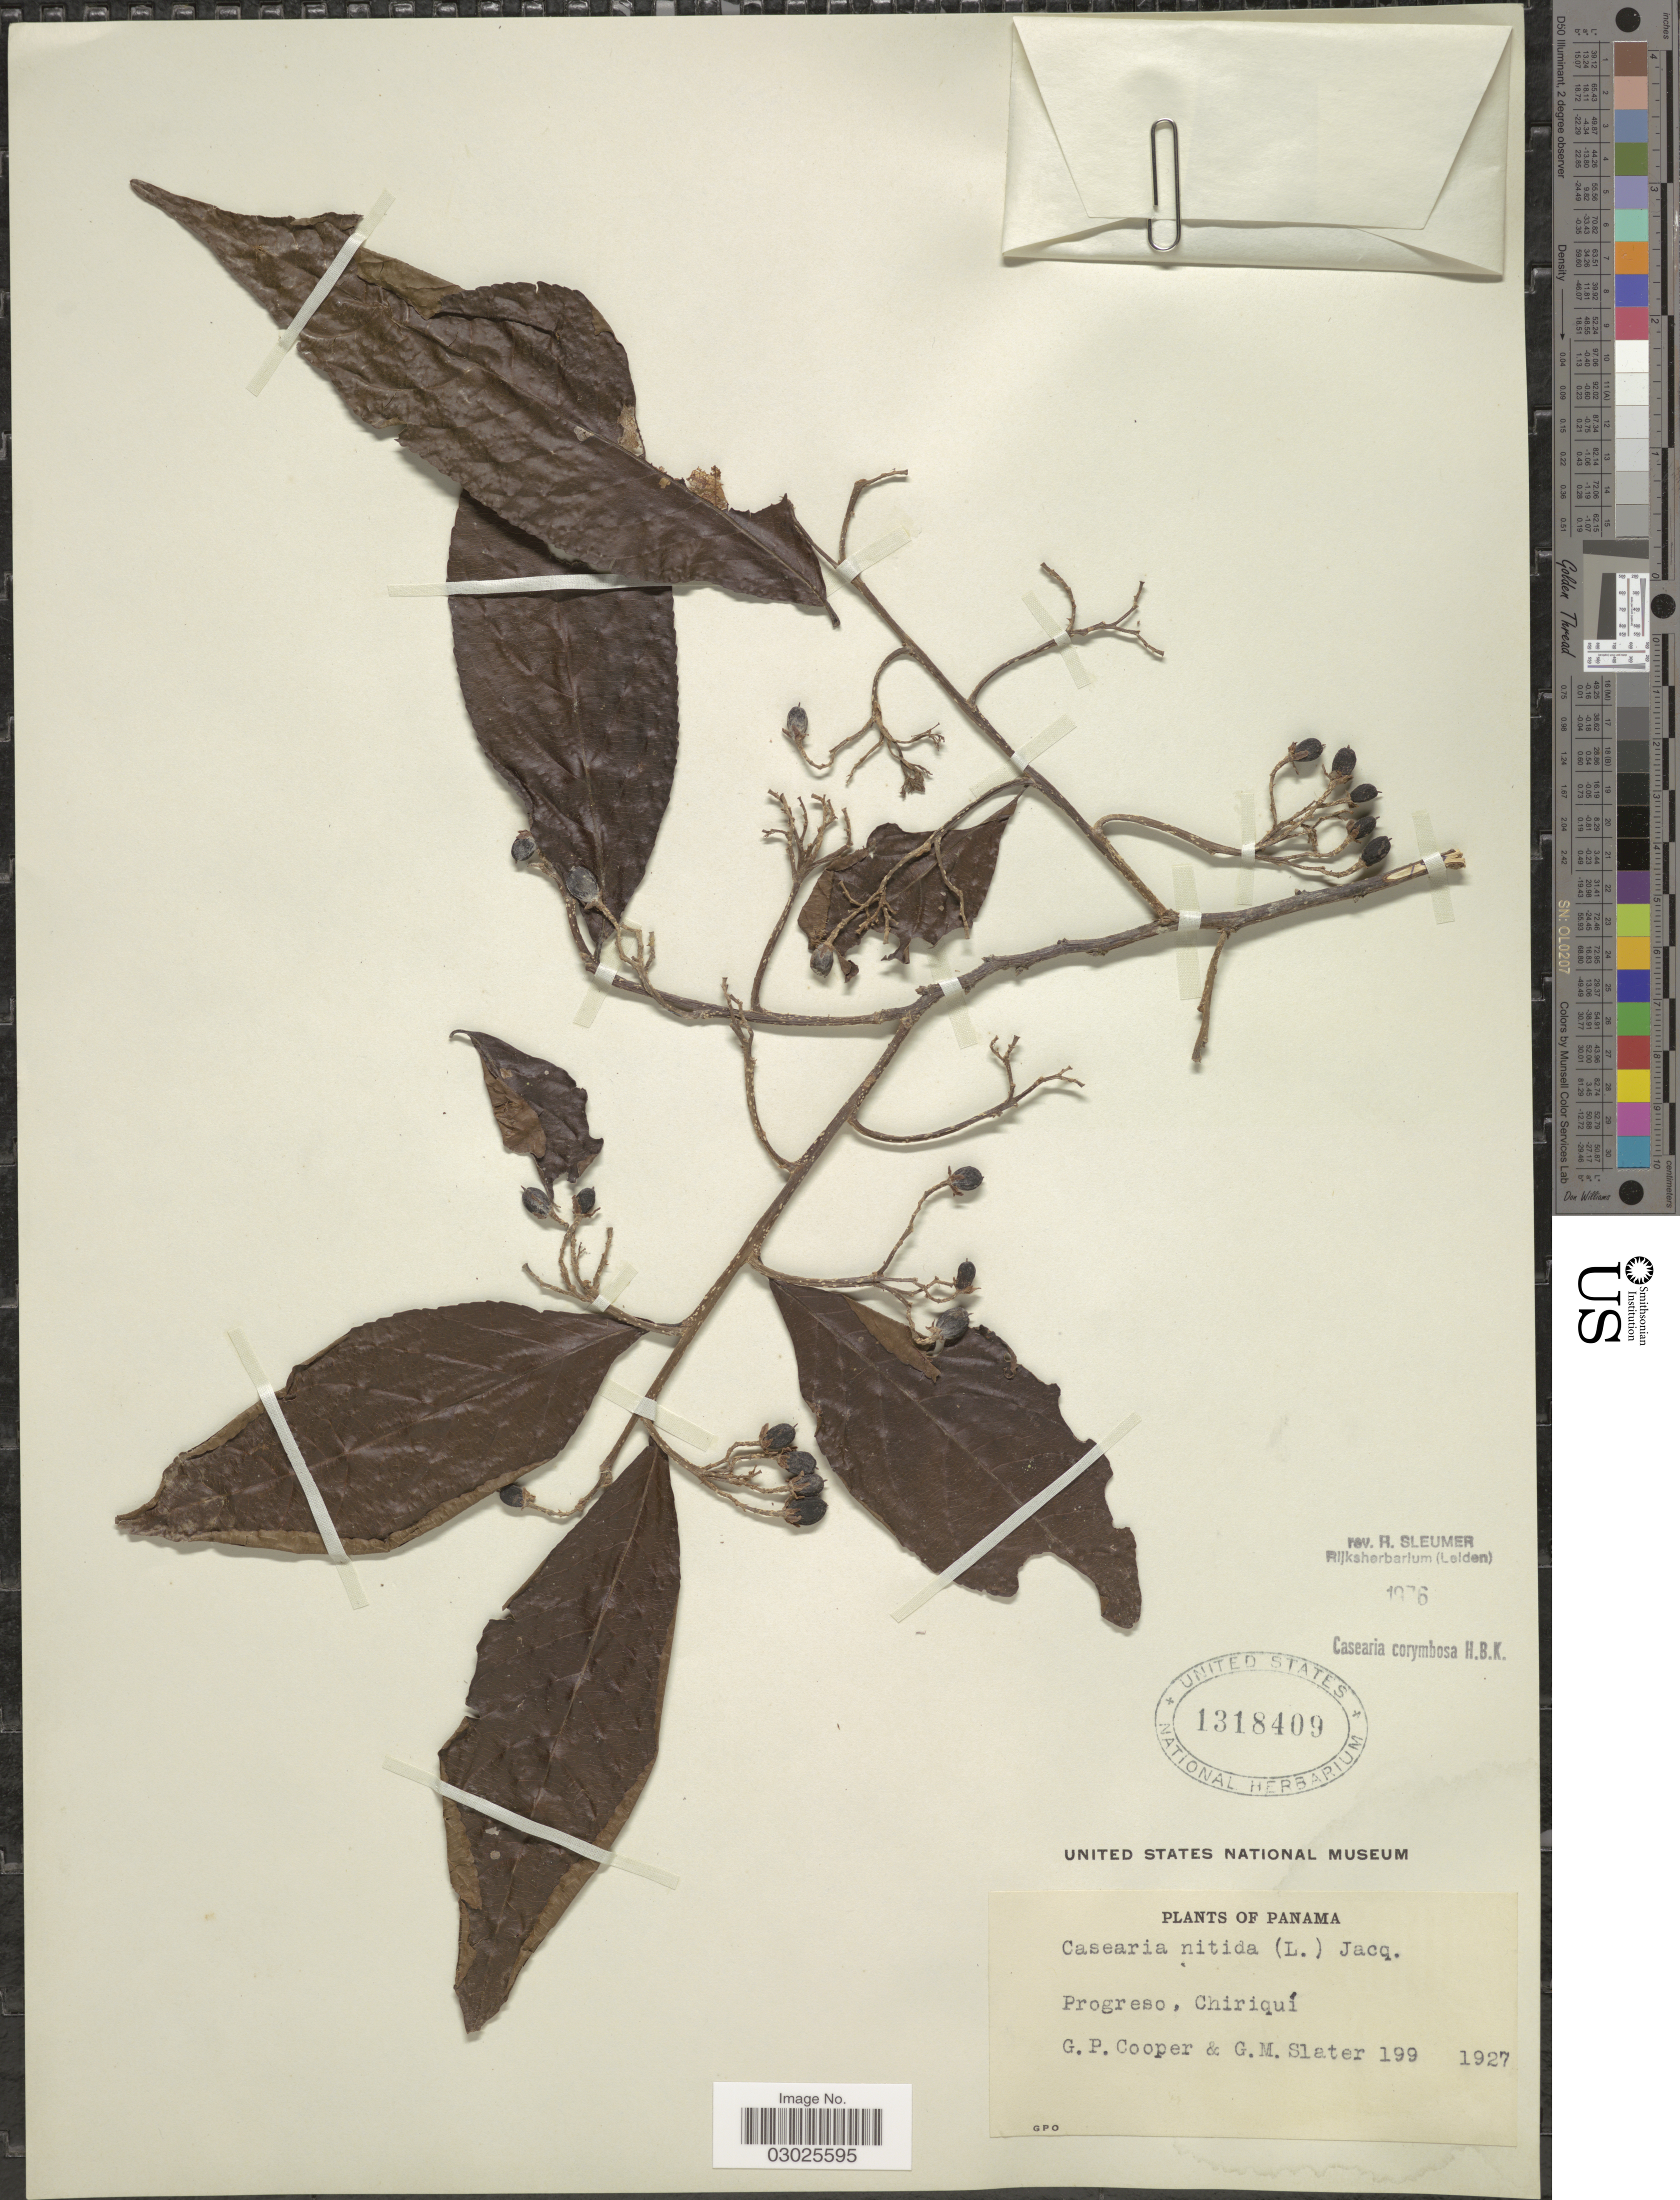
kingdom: Plantae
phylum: Tracheophyta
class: Magnoliopsida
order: Malpighiales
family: Salicaceae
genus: Casearia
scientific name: Casearia corymbosa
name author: Kunth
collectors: G. Cooper & G. Slater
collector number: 199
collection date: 1927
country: Panama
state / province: Chiriqui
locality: Progreso.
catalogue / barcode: US 1318409